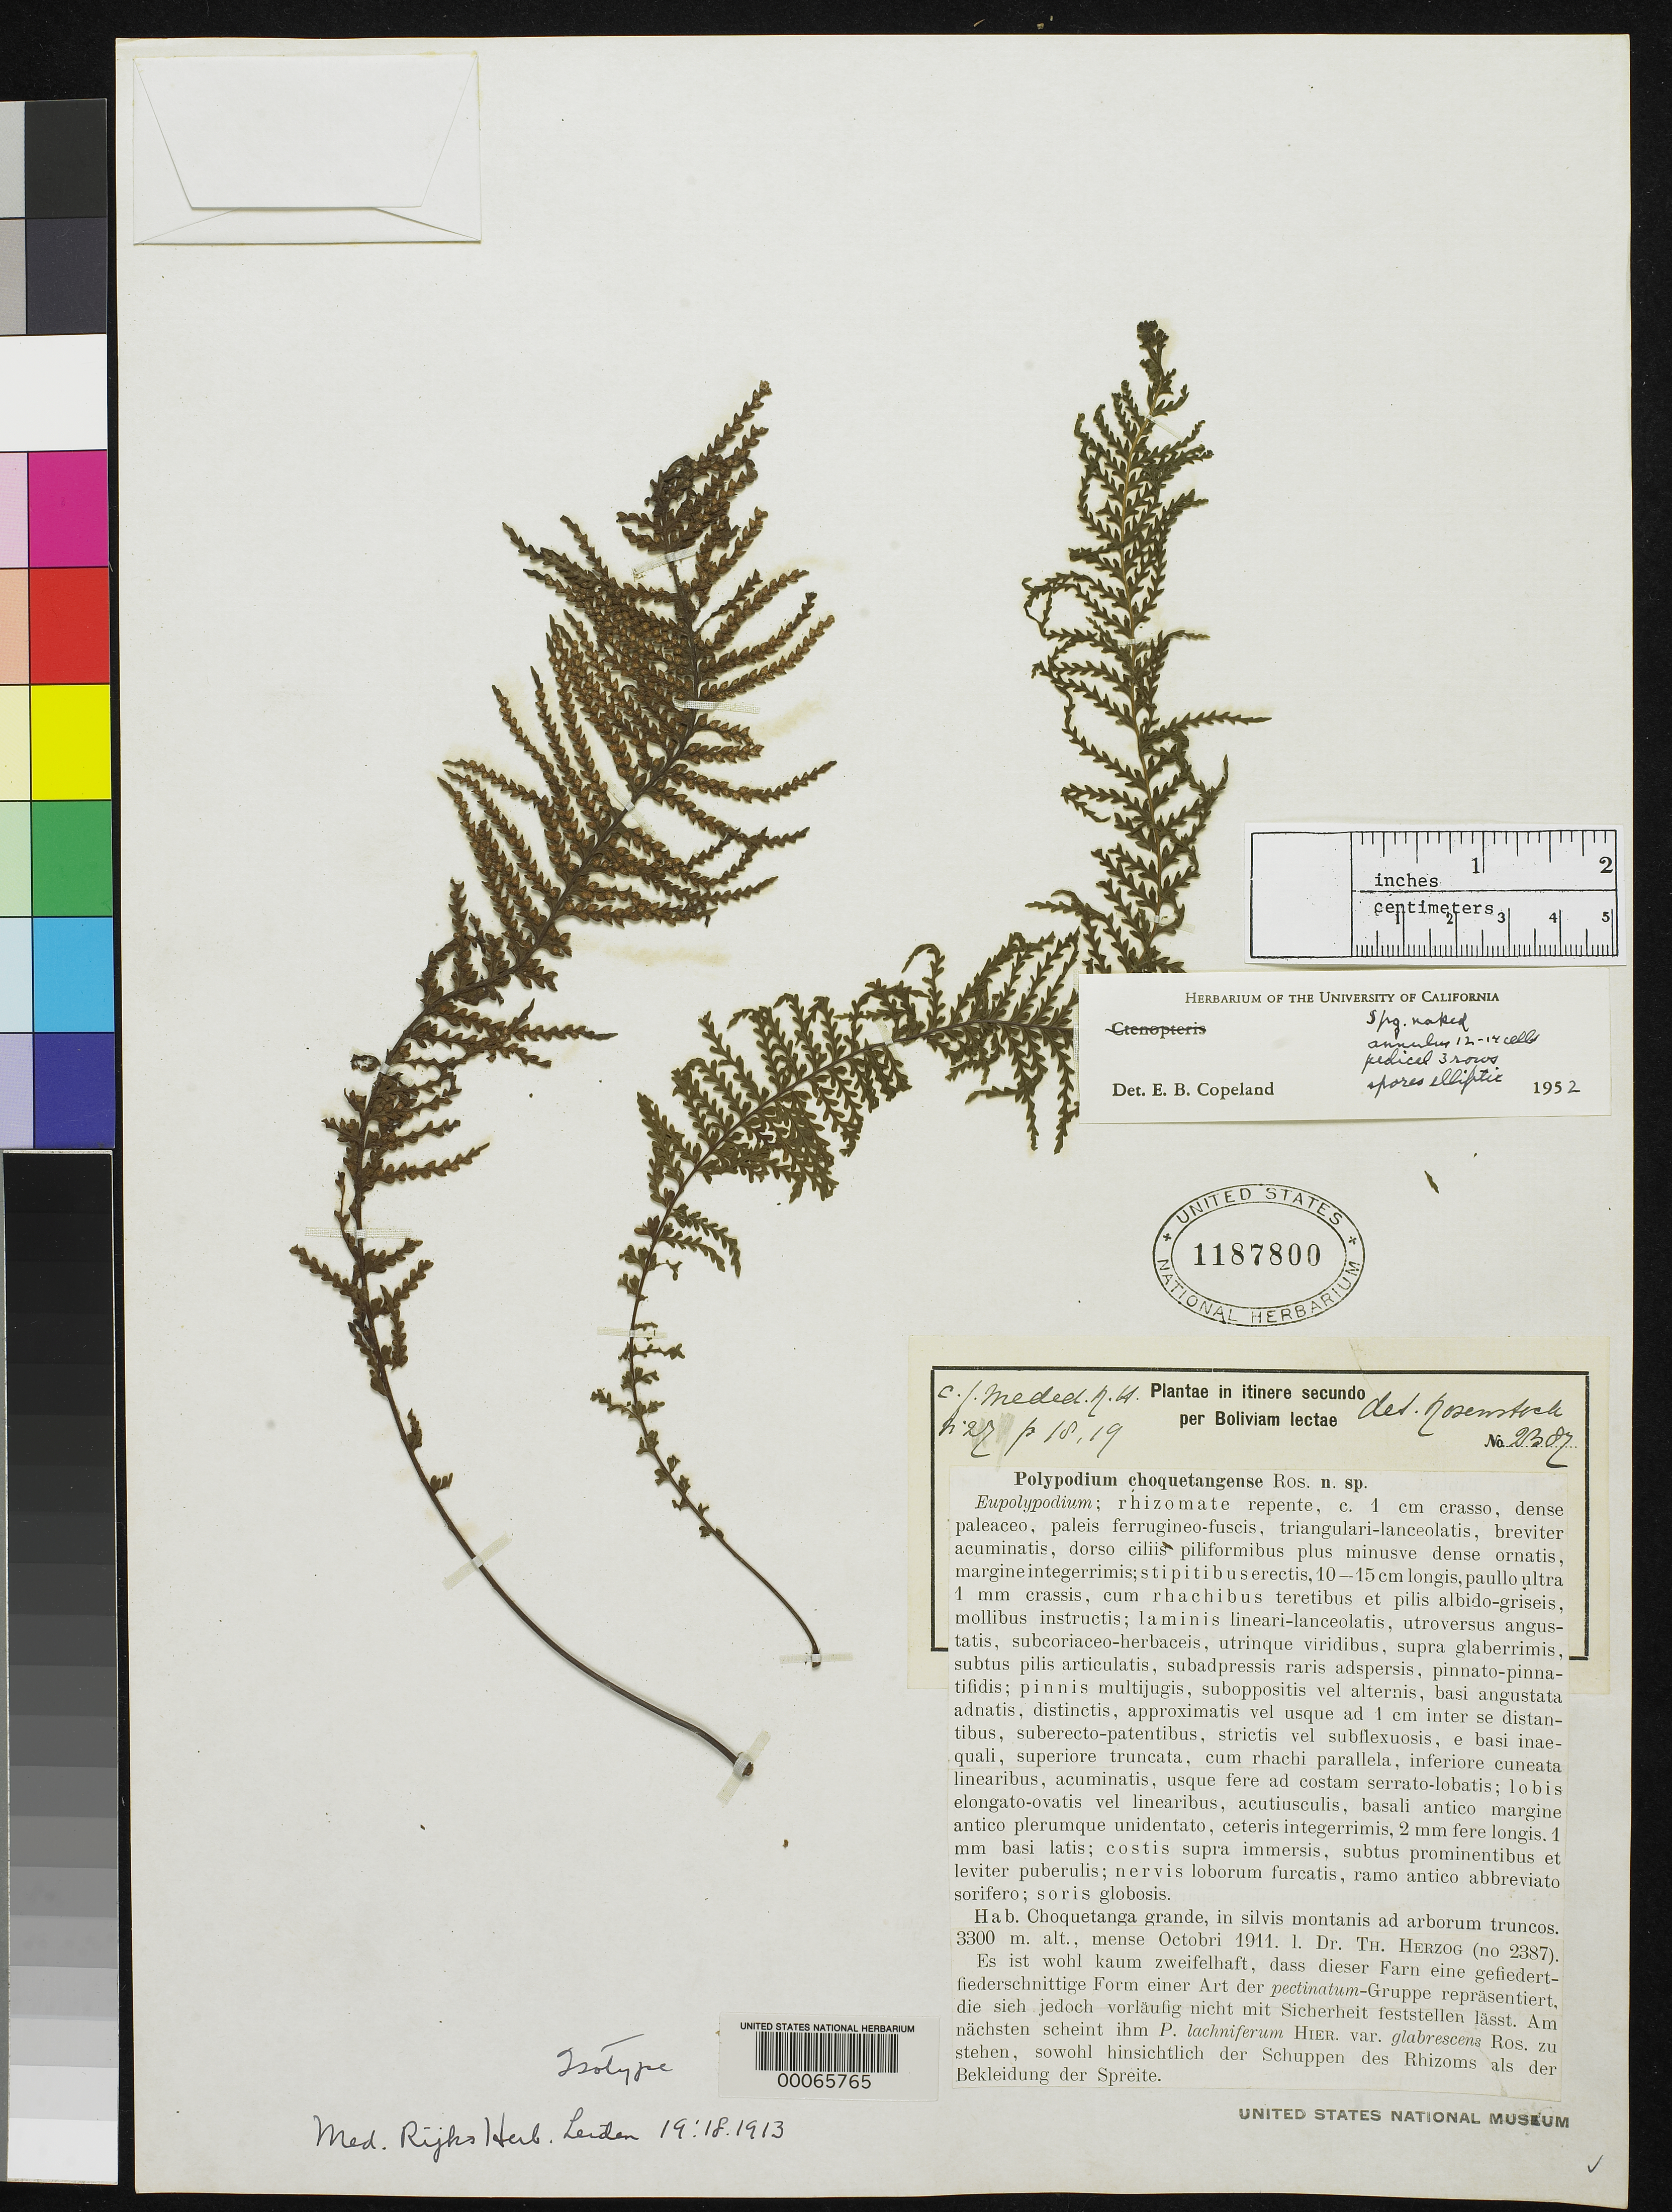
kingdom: Plantae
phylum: Tracheophyta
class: Polypodiopsida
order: Polypodiales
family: Polypodiaceae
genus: Polypodium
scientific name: Polypodium choquetangense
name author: Rosenst.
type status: Isotype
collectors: T. K. J. Herzog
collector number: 2387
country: Bolivia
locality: Mapiri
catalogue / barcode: US 1187800